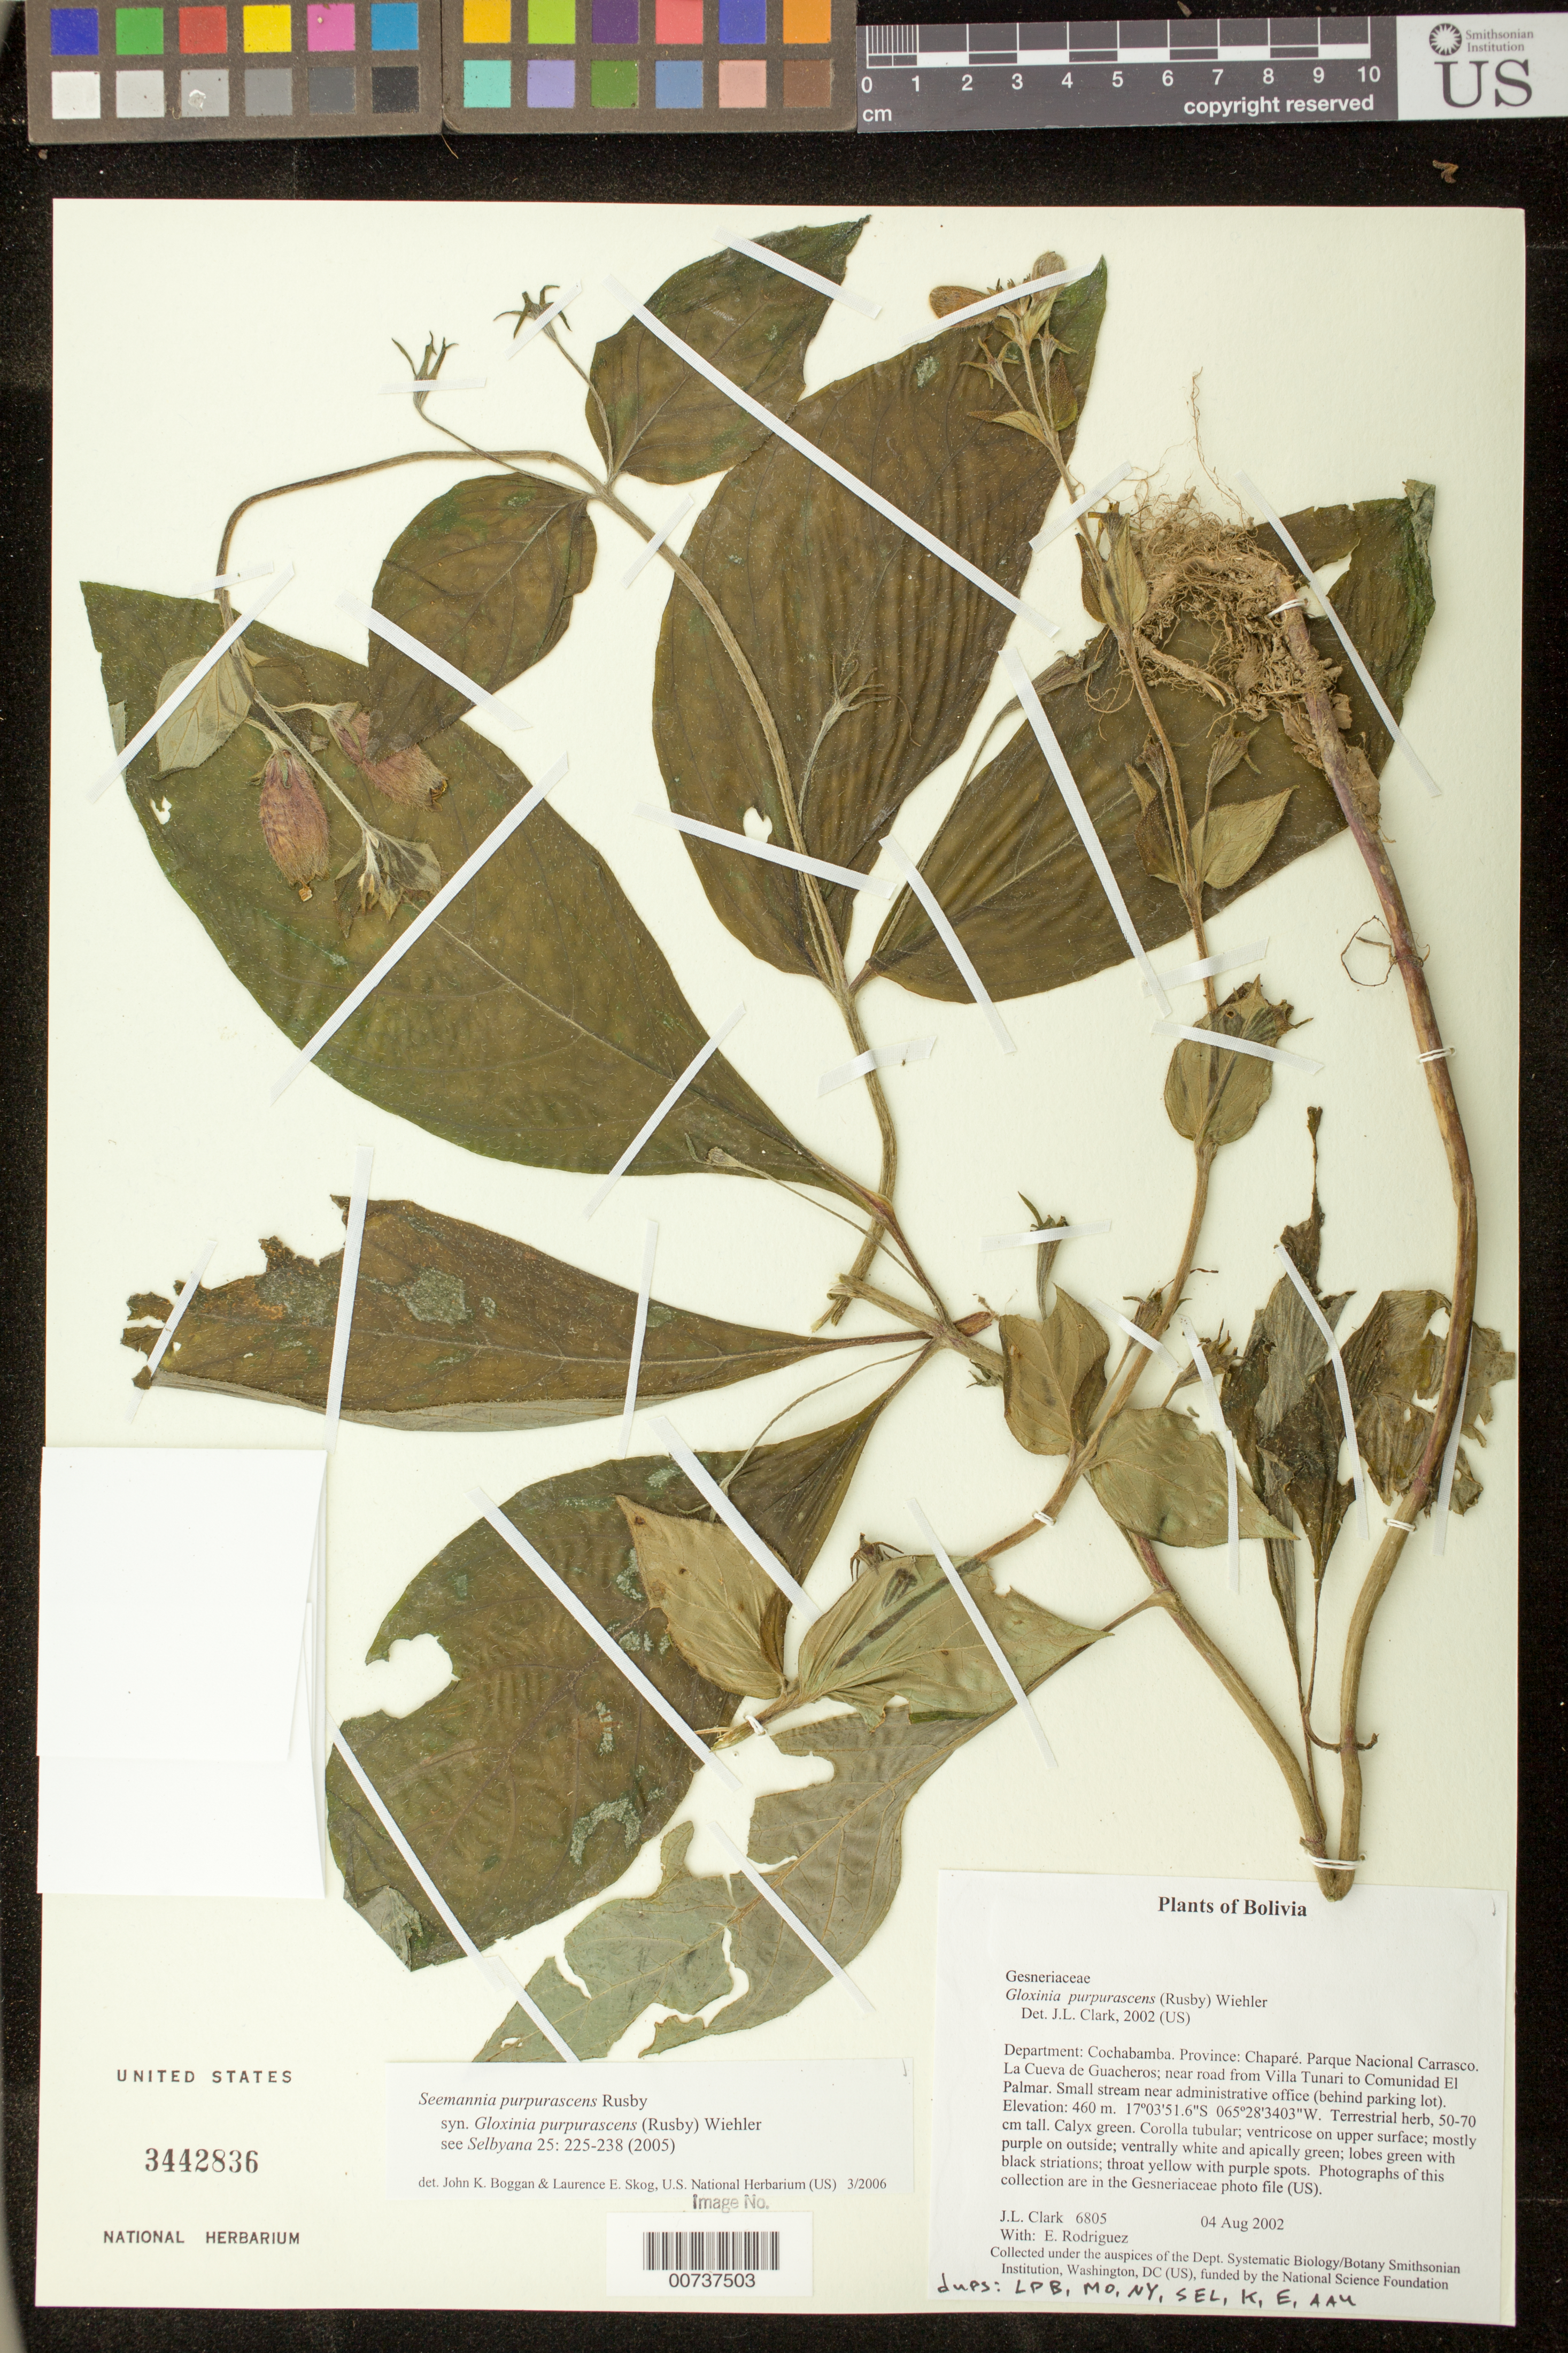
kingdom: Plantae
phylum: Tracheophyta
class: Magnoliopsida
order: Lamiales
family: Gesneriaceae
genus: Seemannia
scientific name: Seemannia purpurascens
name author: Rusby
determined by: Boggan, J. K.; Skog, L. E.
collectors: J. L. Clark & E. Rodriguez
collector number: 6805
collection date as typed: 04 Aug 2002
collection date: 2002-08-04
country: Bolivia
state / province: Cochabamba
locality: Chaparé, Parque Nacional Carrasco. La Cueva de Guacheros; near road from Villa Tunari to Comunidad El Palmar. Small stream near administrative office (behind parking lot).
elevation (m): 460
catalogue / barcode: US 3442836